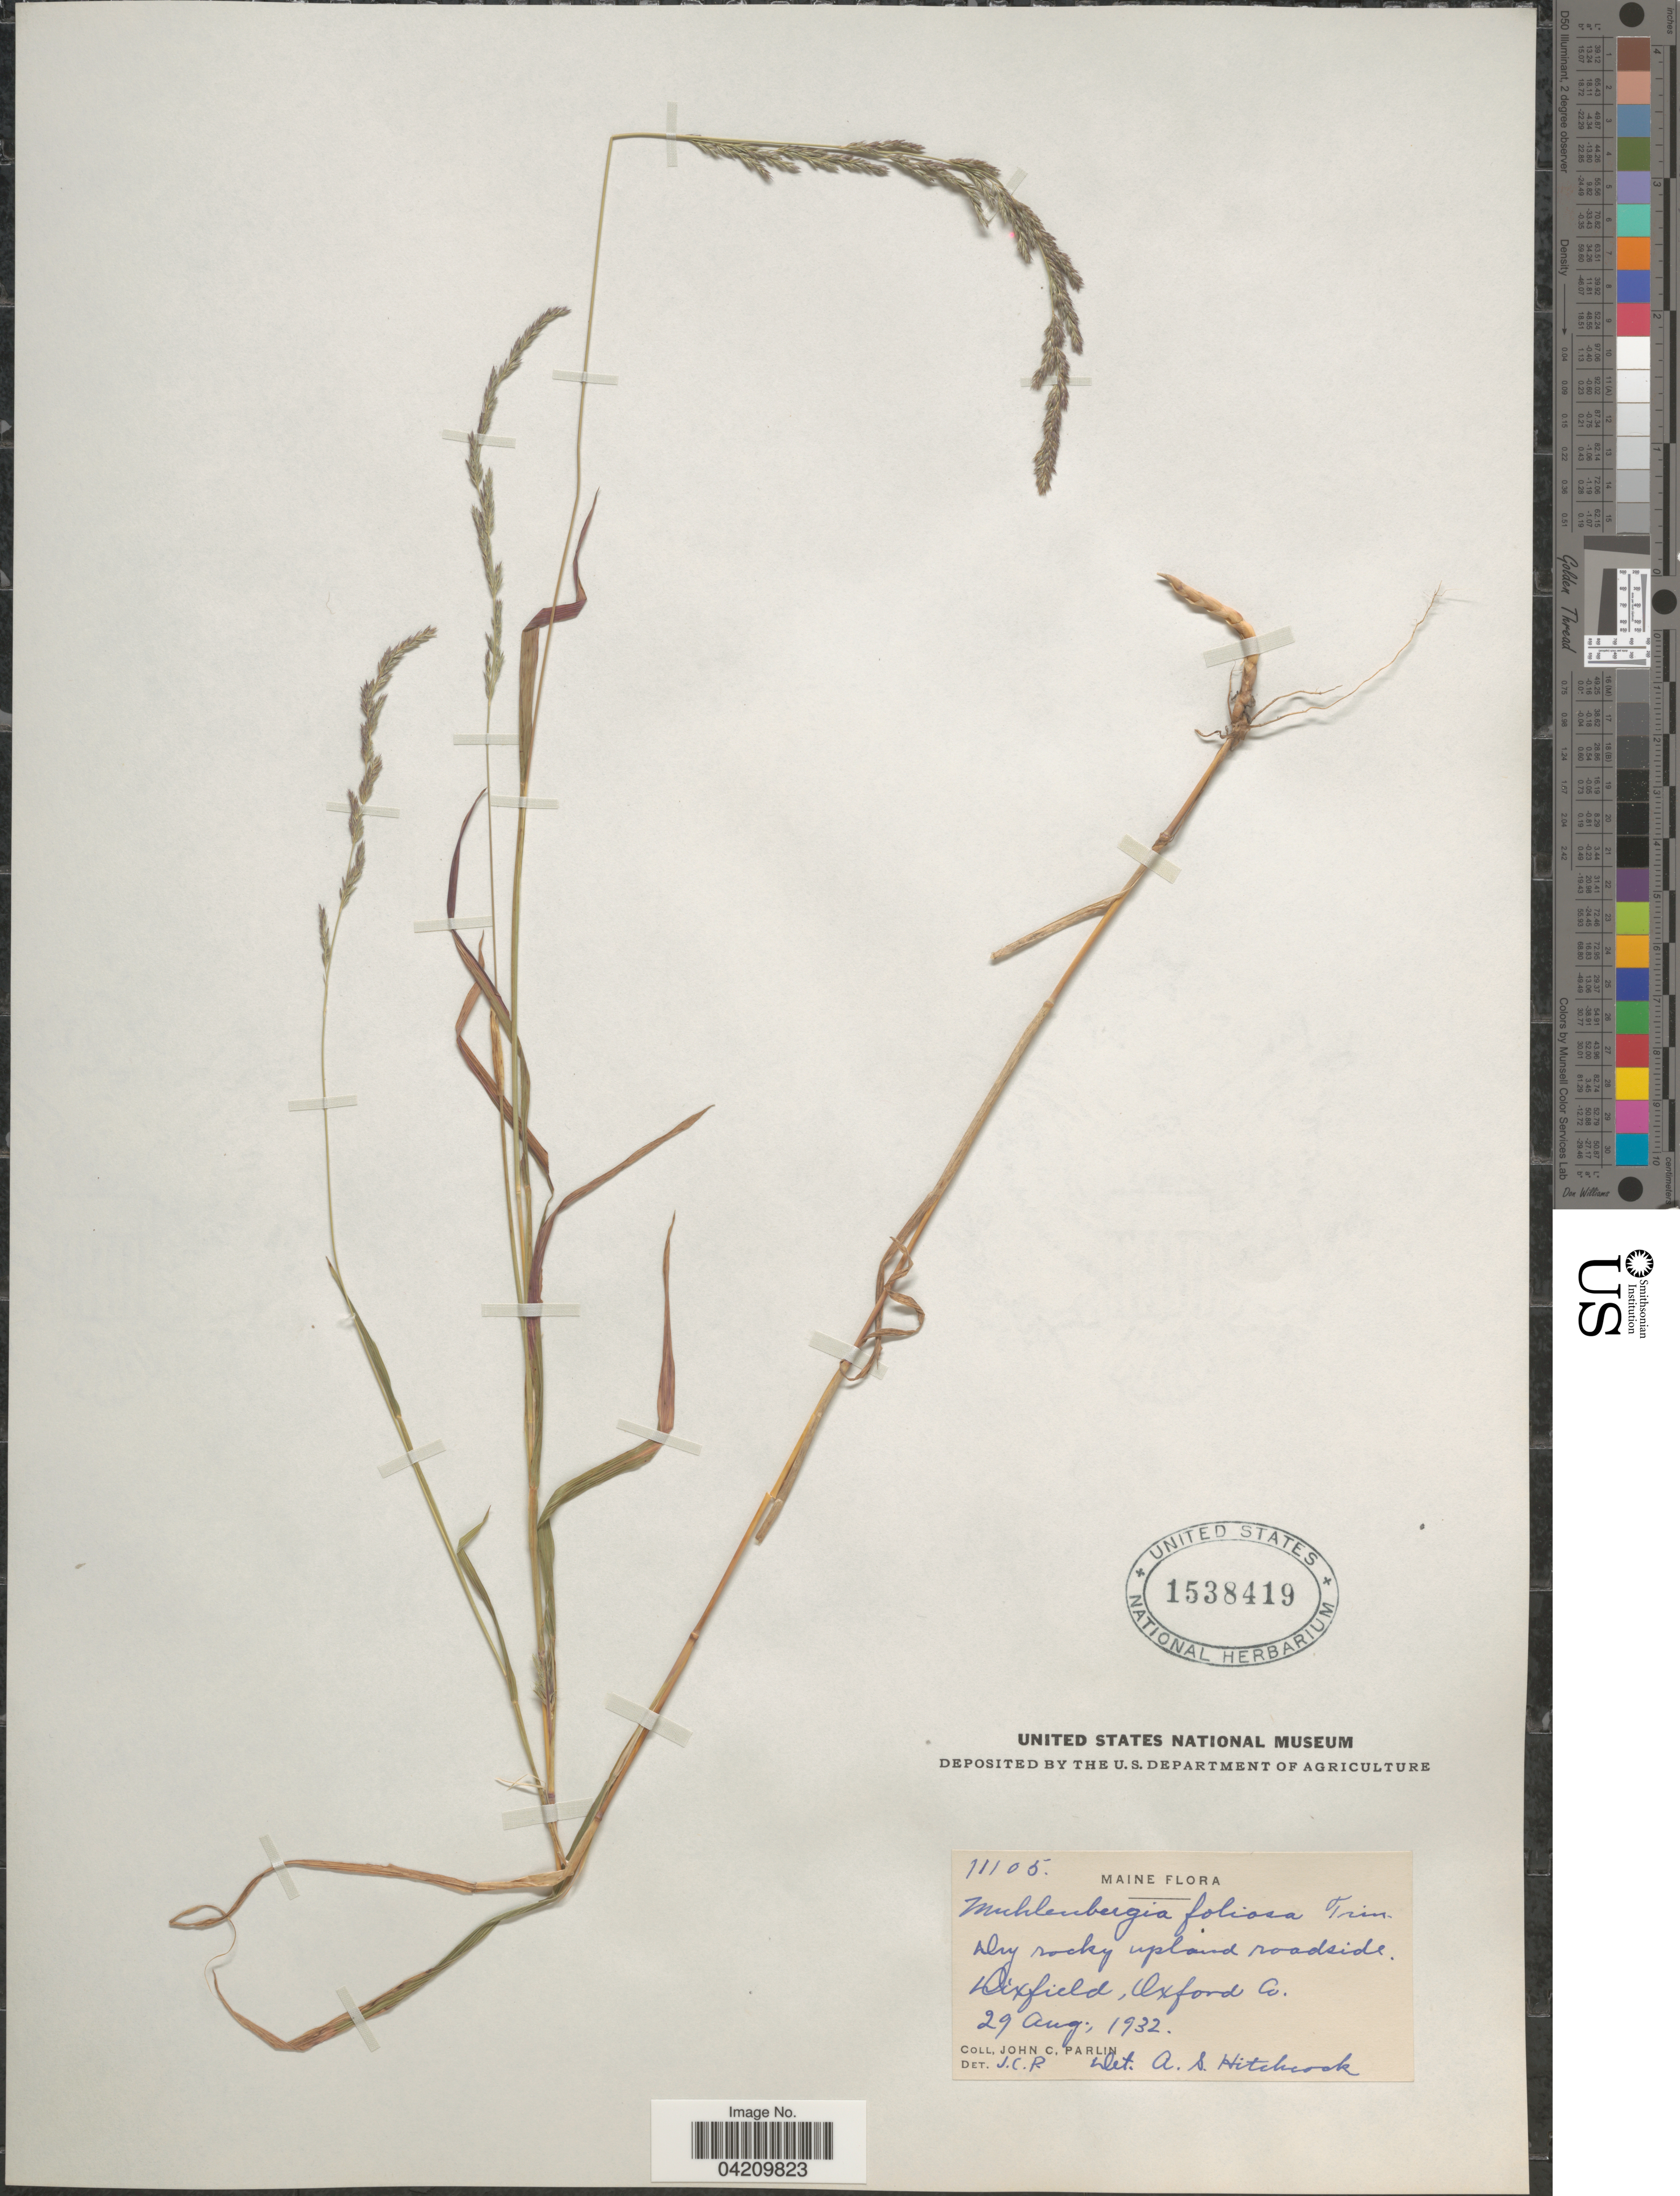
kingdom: Plantae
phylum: Tracheophyta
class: Liliopsida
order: Poales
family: Poaceae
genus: Muhlenbergia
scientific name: Muhlenbergia mexicana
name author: (L.) Trin.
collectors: J. Parlin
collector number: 11105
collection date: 1932-08-29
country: United States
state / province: Maine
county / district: Oxford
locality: Dixfield, Oxford Co.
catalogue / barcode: US 1538419